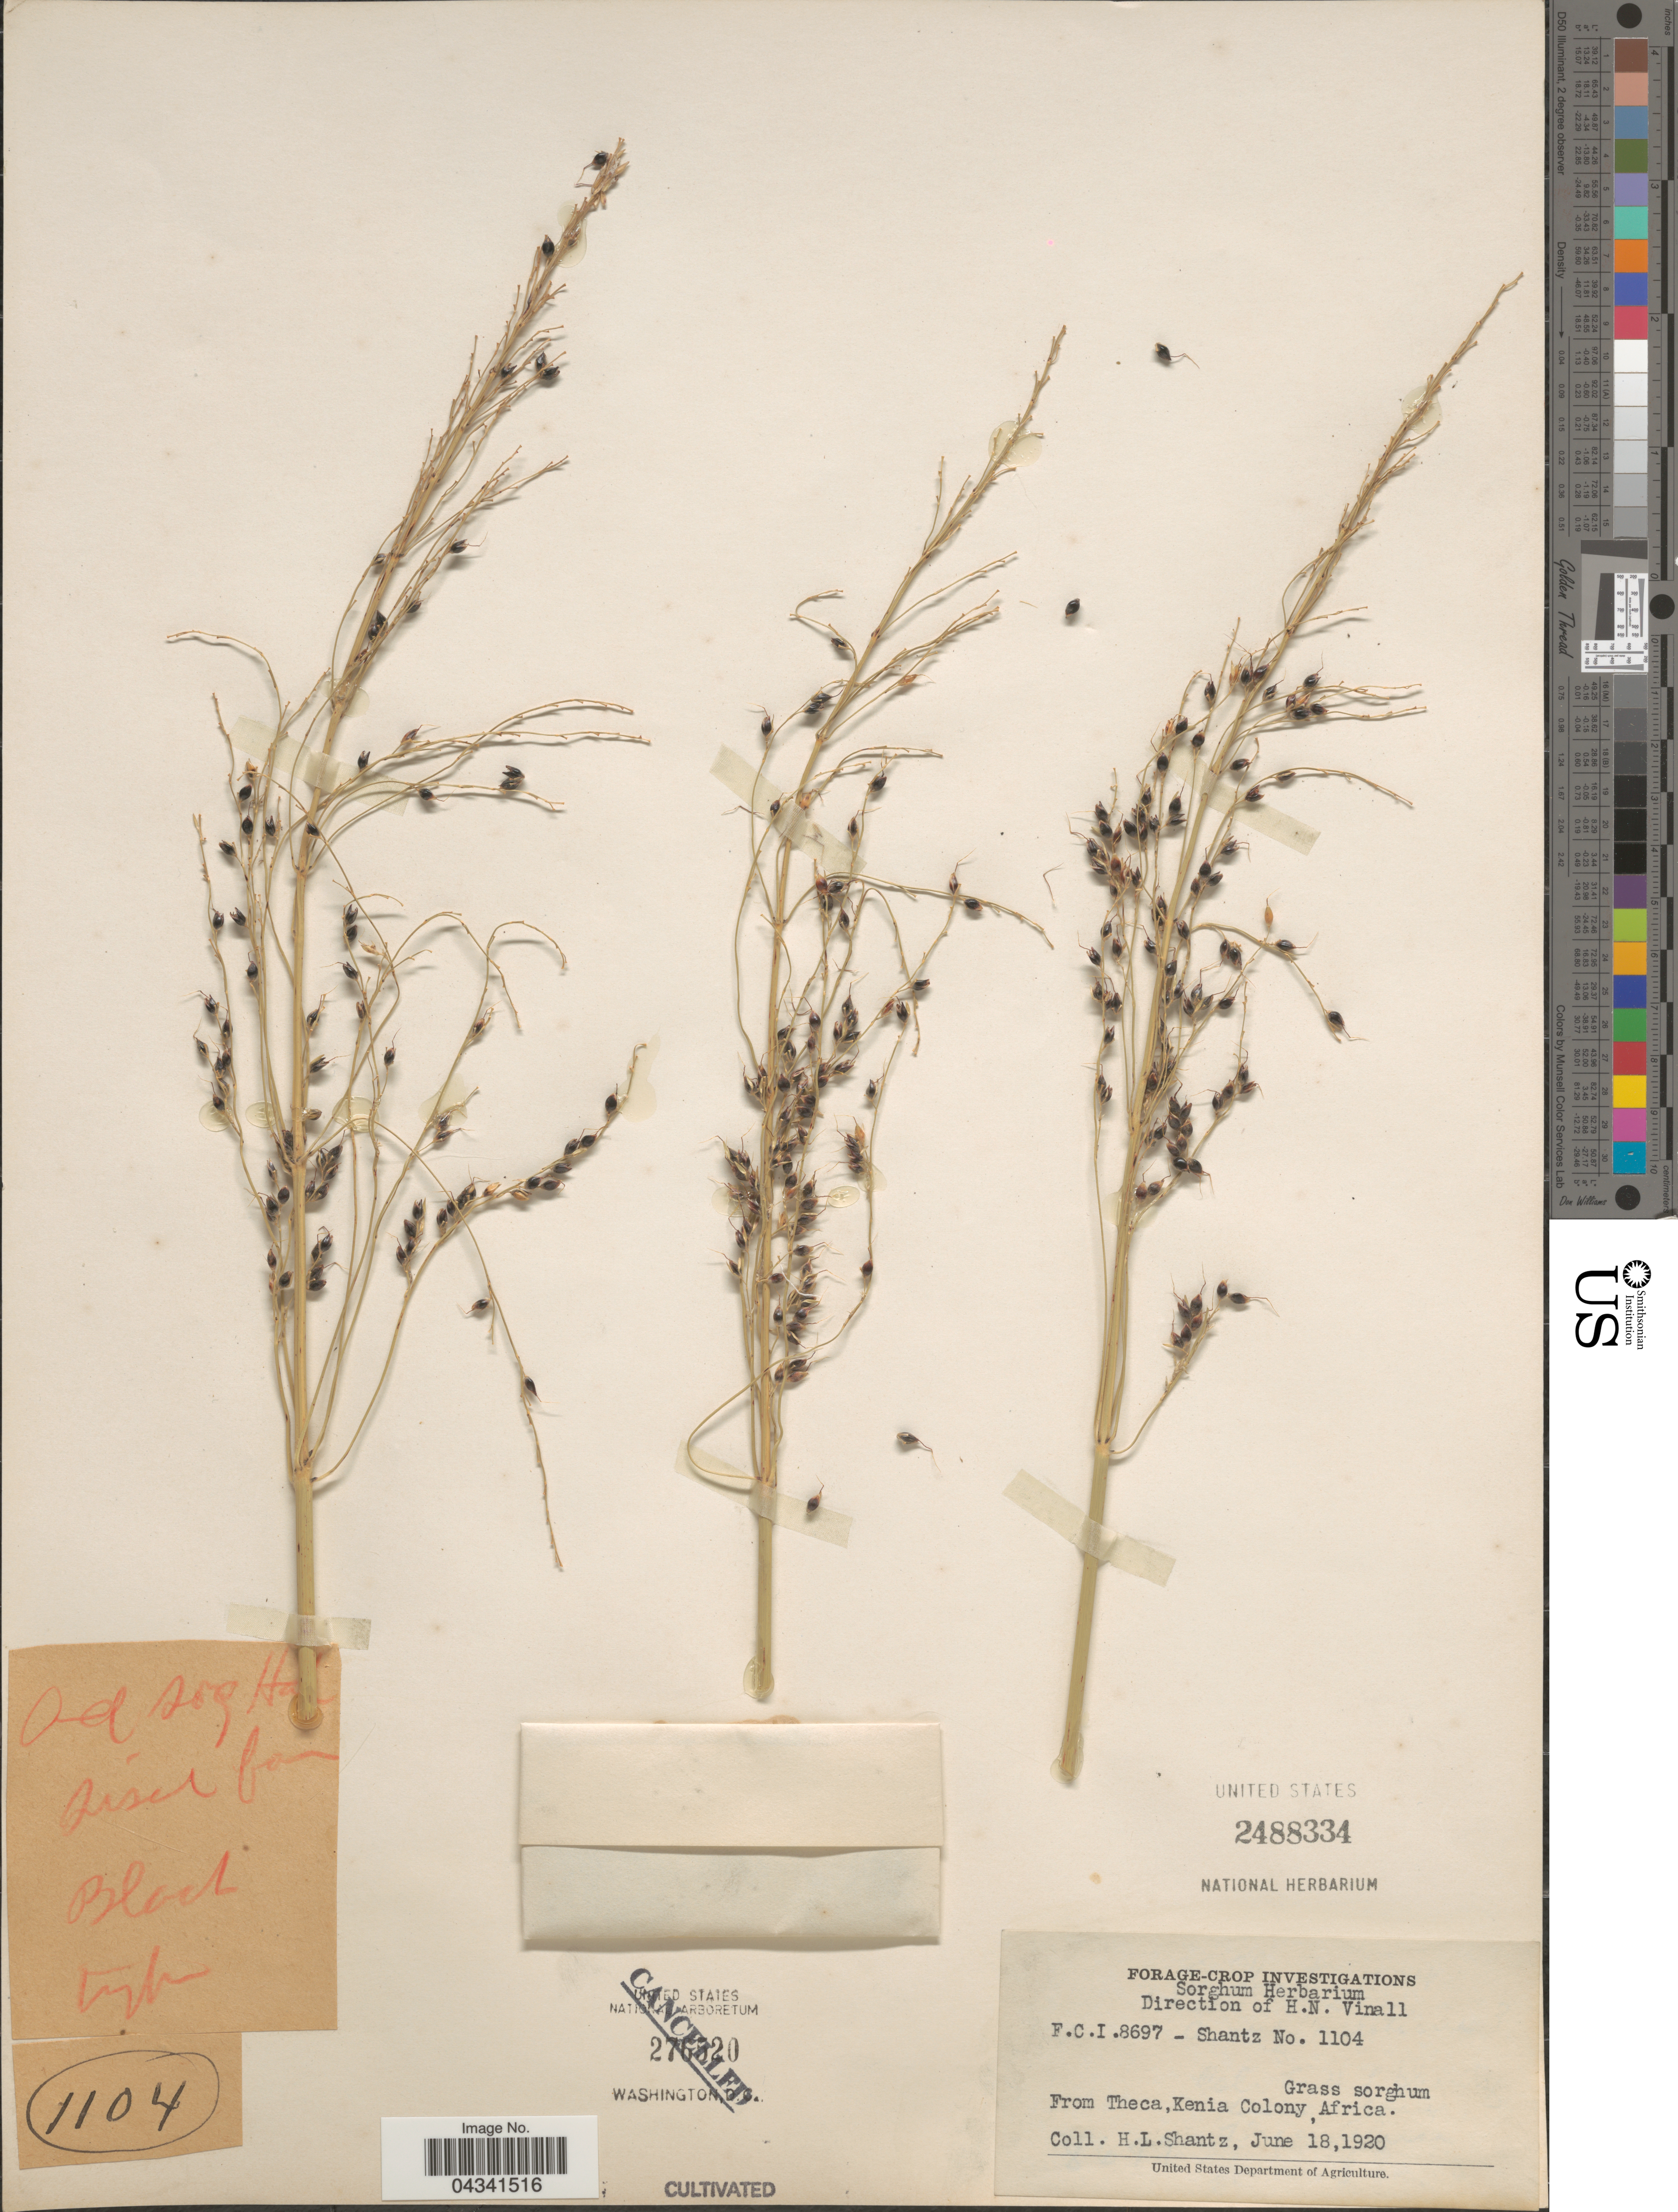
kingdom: Plantae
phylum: Tracheophyta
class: Liliopsida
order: Poales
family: Poaceae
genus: Sorghum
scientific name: Sorghum sp.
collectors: H. Shantz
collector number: F.C.I.8694/1104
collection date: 1920-06-18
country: Kenya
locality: From Theca, Kenia Colony, Africa.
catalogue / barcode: US 2488334